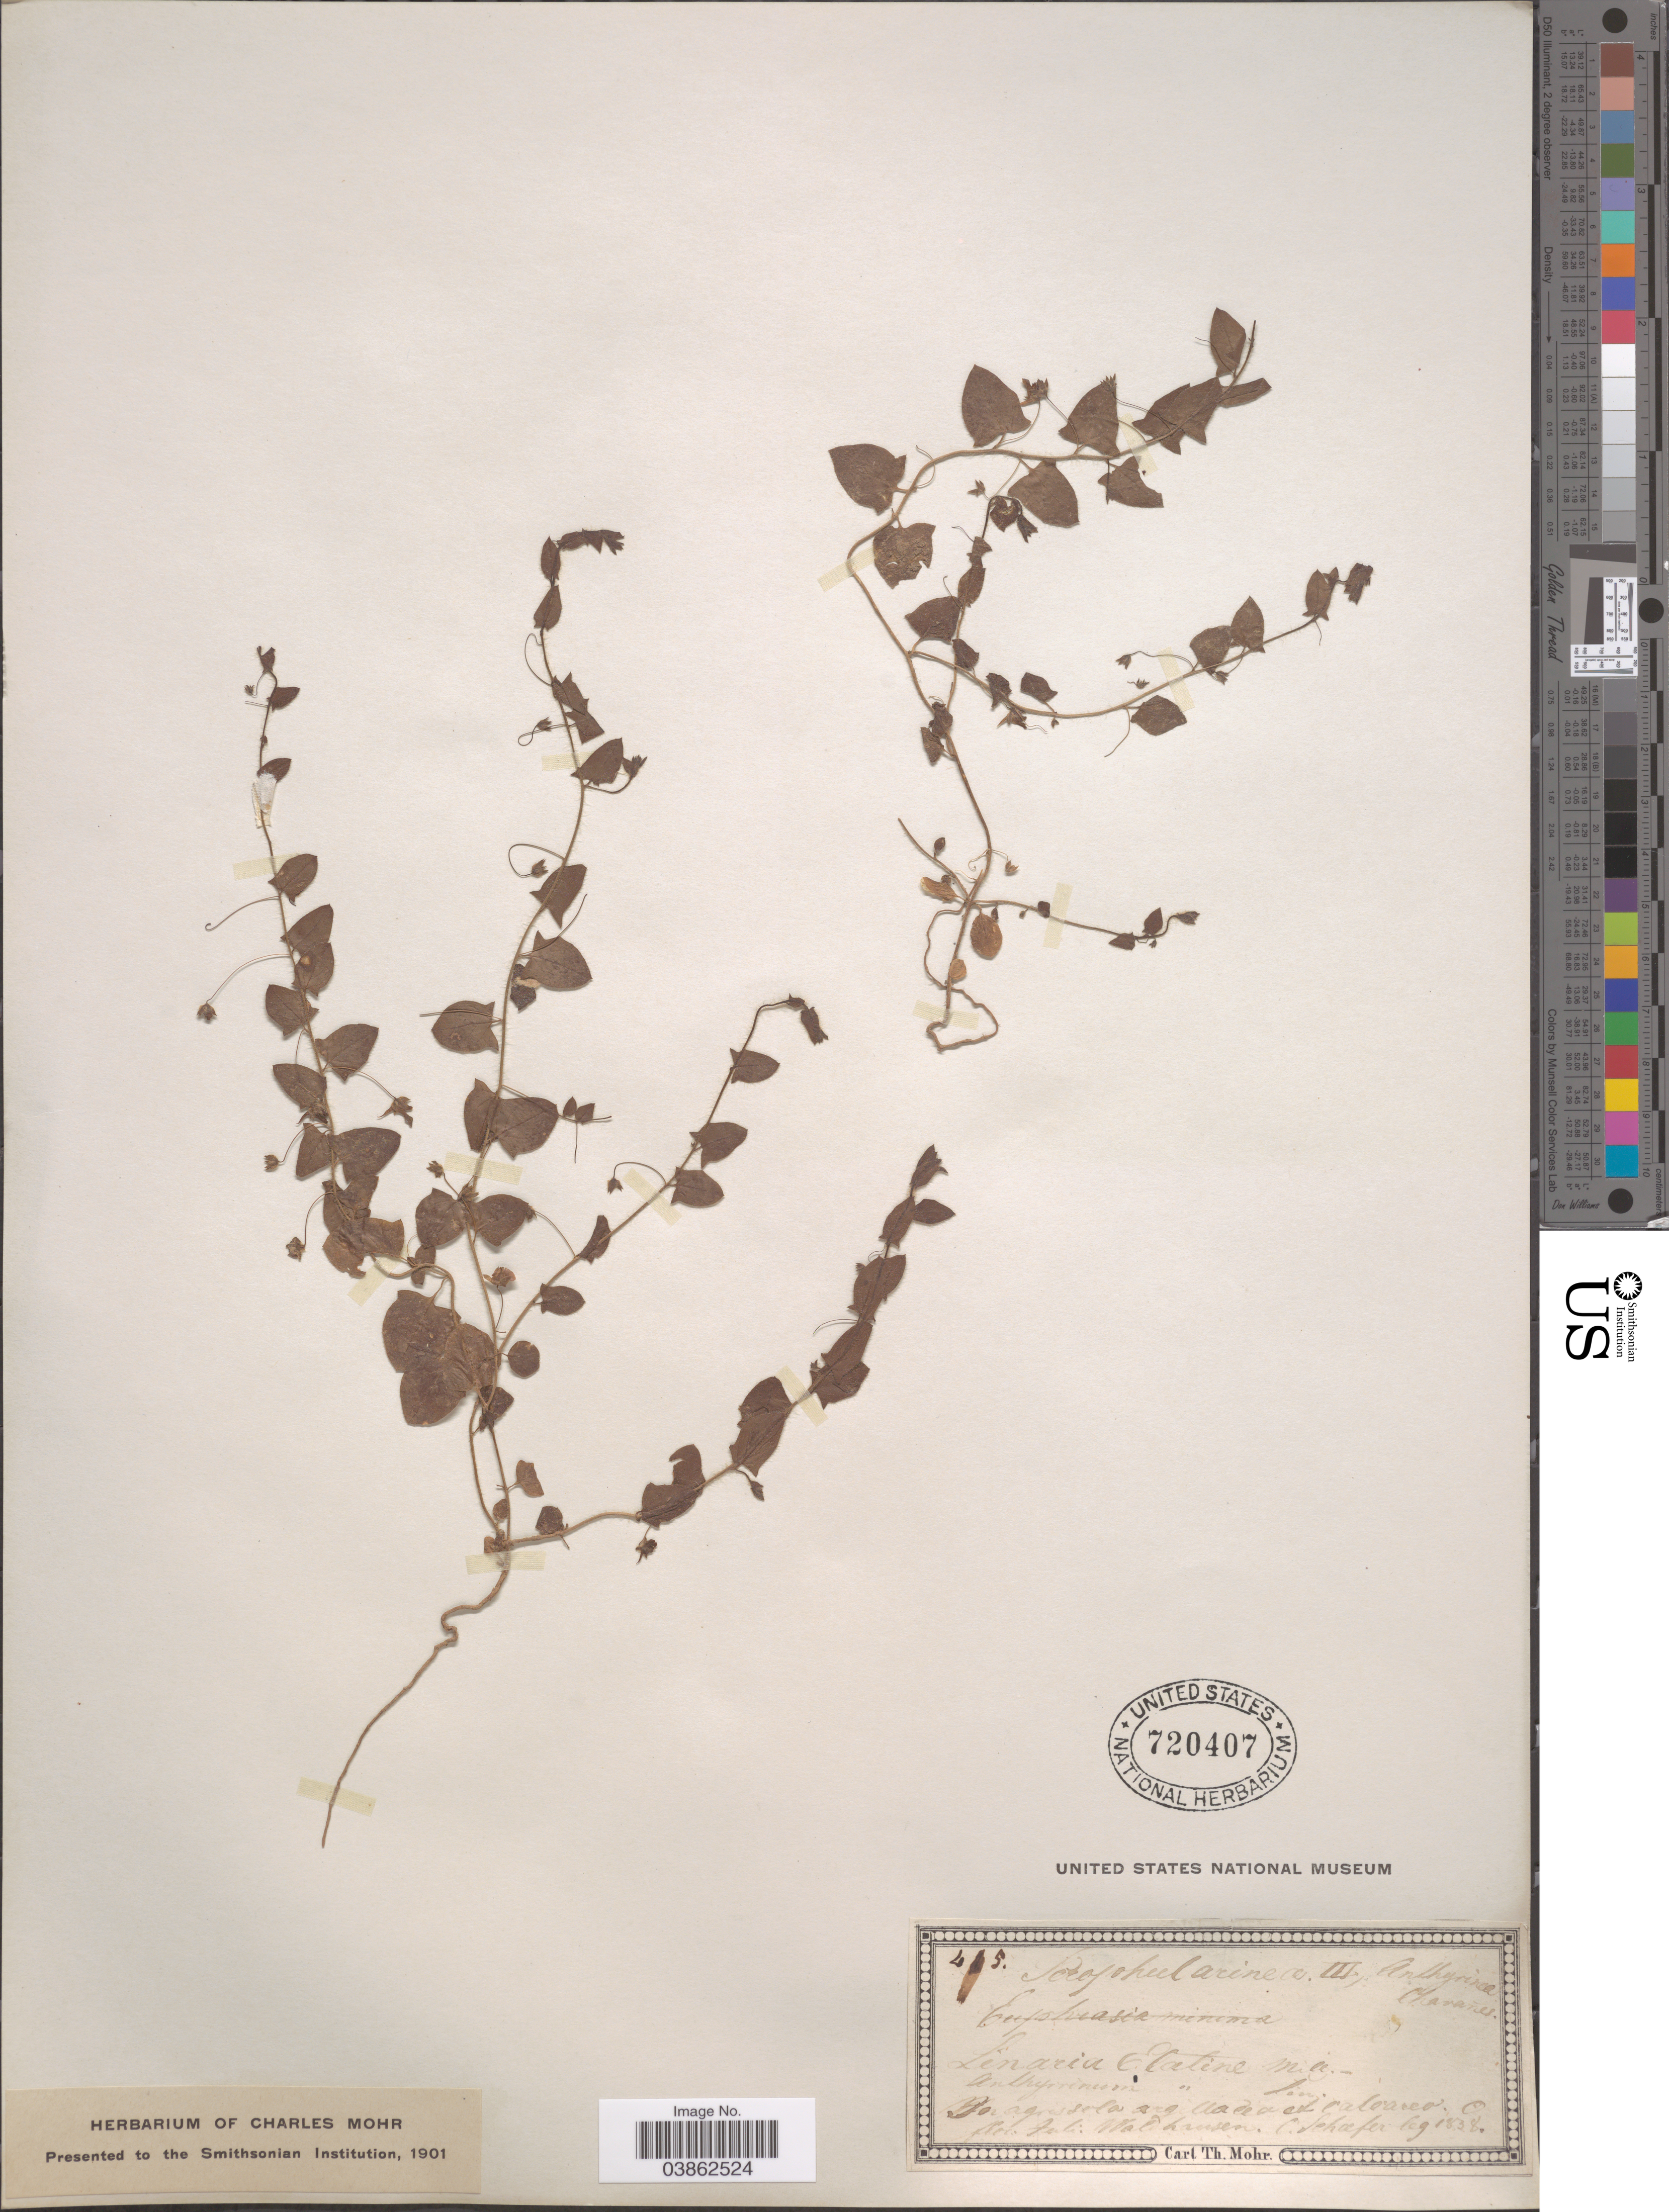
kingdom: Plantae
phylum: Tracheophyta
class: Magnoliopsida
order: Lamiales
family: Plantaginaceae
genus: Elatinoides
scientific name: Elatinoides elatine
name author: (L.) Wettst.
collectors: C. Schafer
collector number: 415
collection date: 1838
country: Austria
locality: Waldhausen.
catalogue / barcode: US 720407